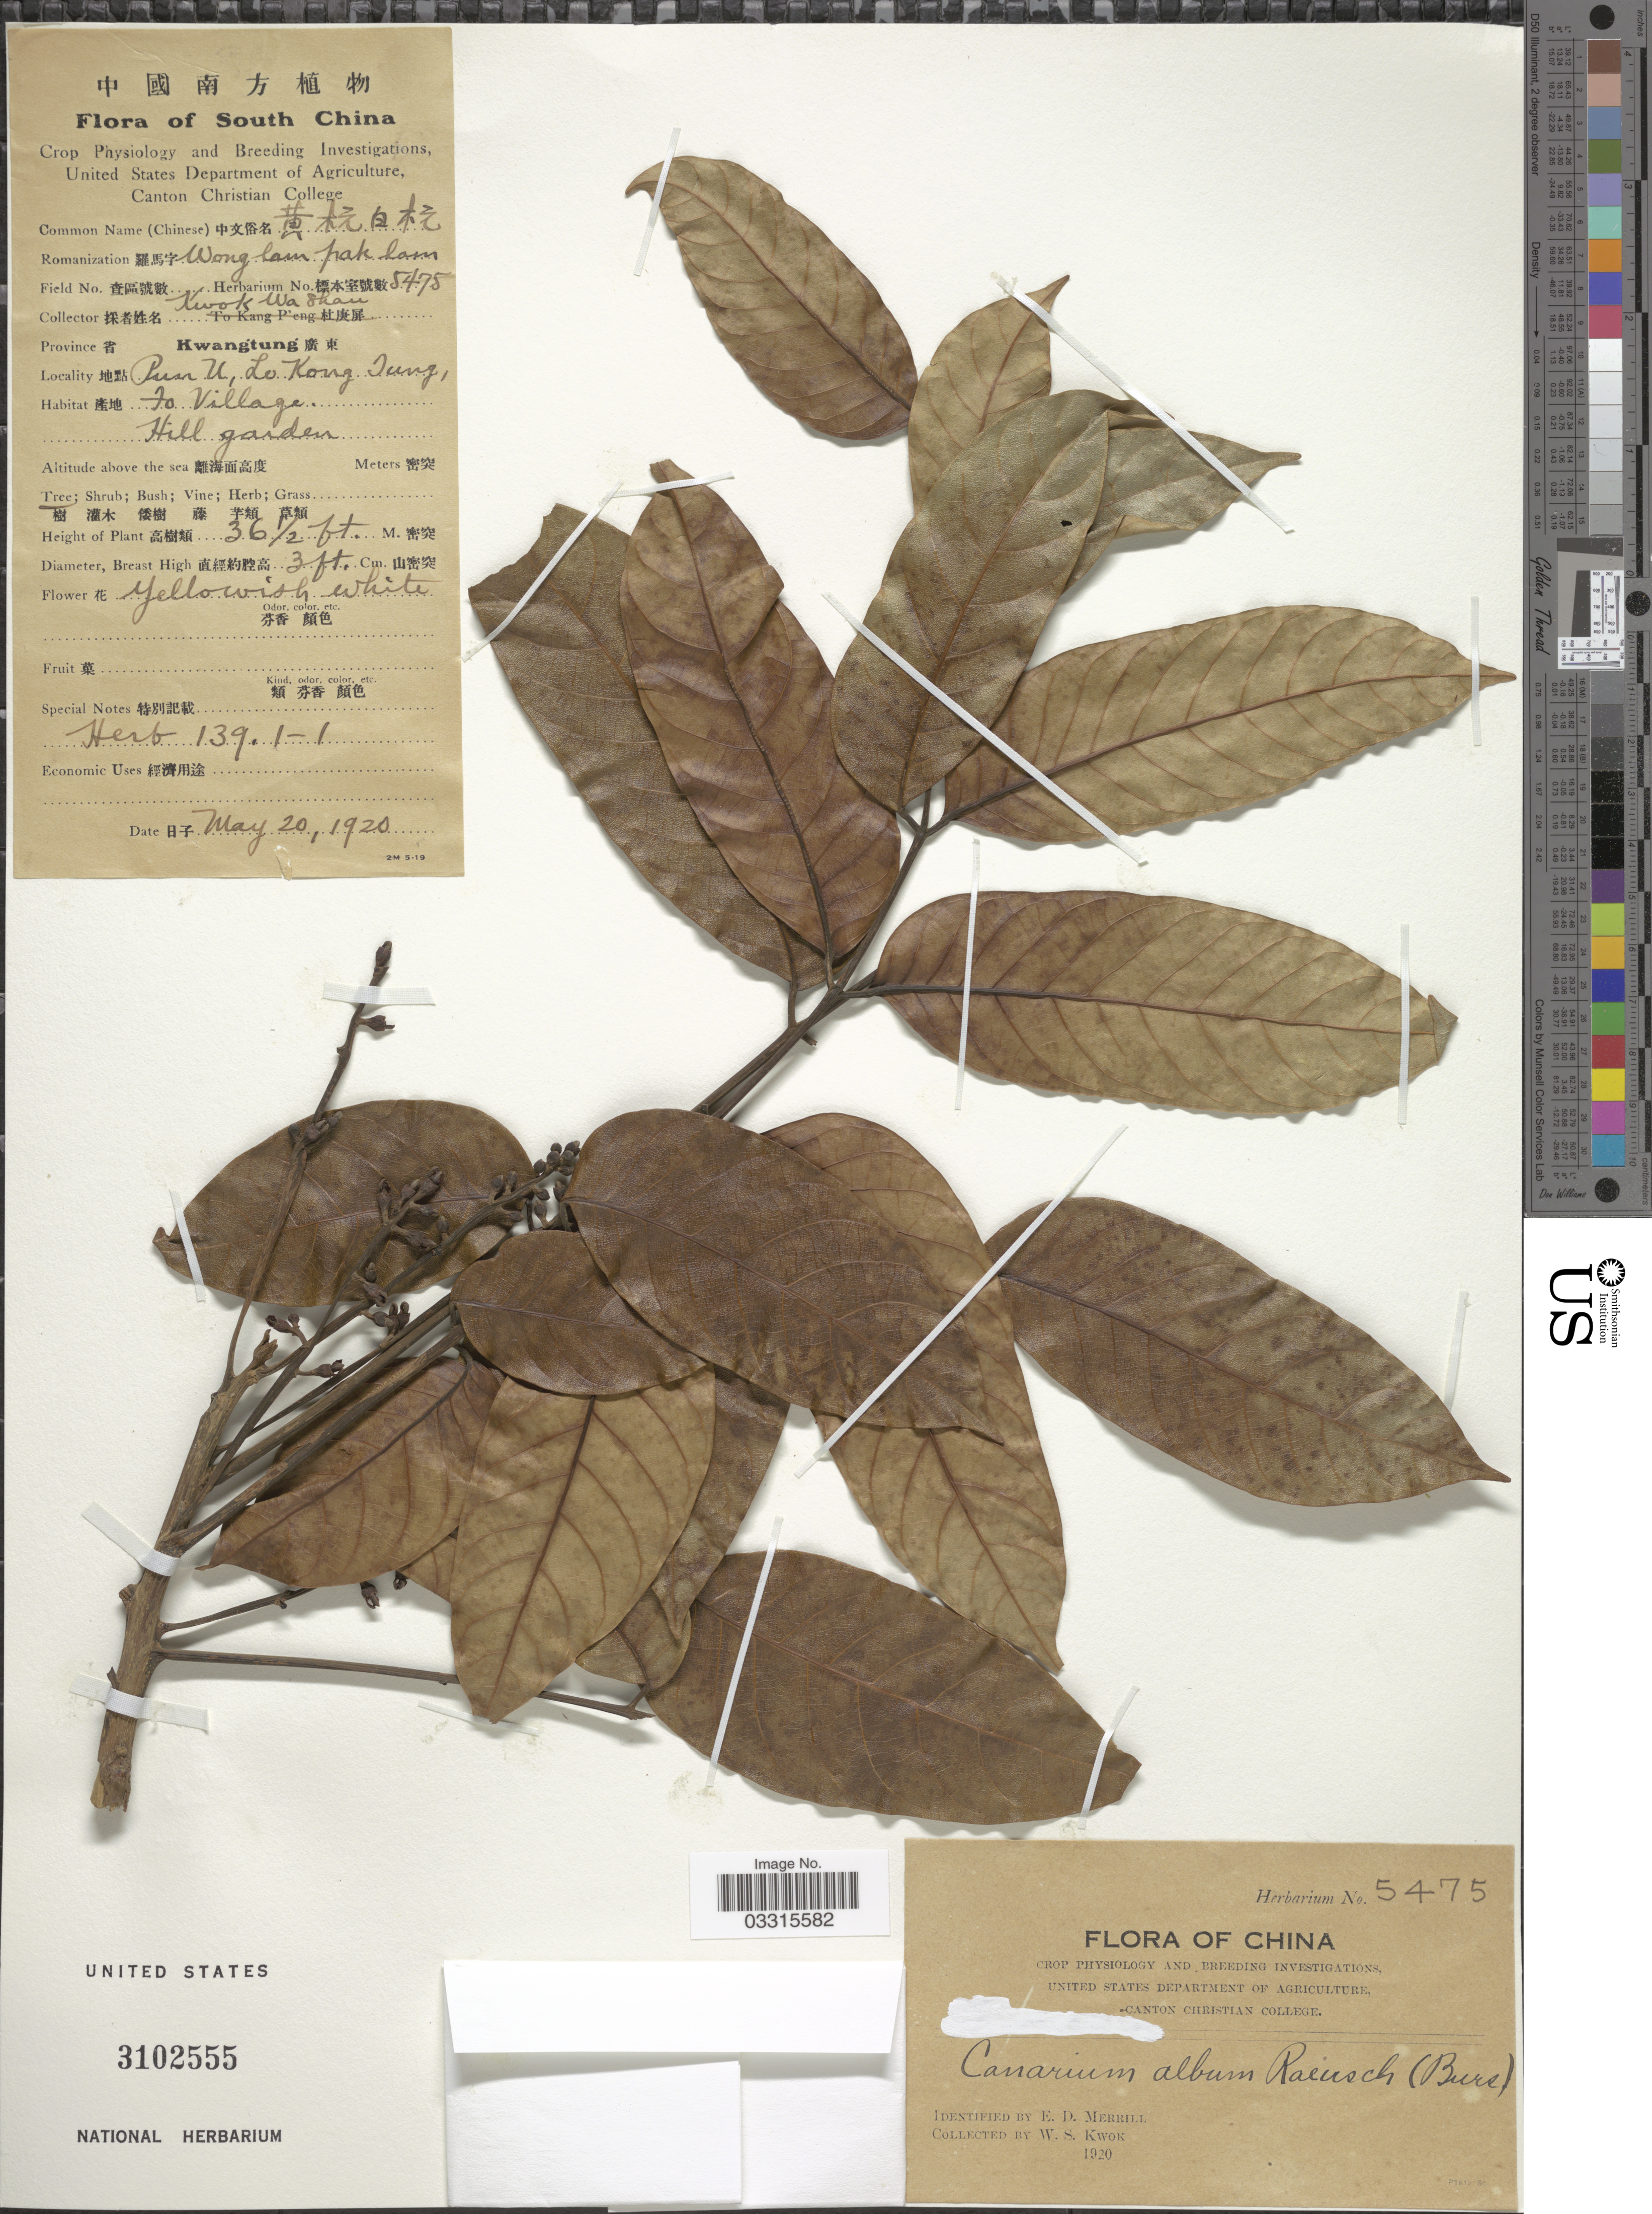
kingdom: Plantae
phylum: Tracheophyta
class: Magnoliopsida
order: Sapindales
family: Burseraceae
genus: Canarium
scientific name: Canarium album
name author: Leenh.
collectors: K. Shau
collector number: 5475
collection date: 1920-05-20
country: China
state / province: Guangdong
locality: South China. Pun U, Lo Kong Tung, Fo Village. Hill garden.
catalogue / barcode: US 3102555